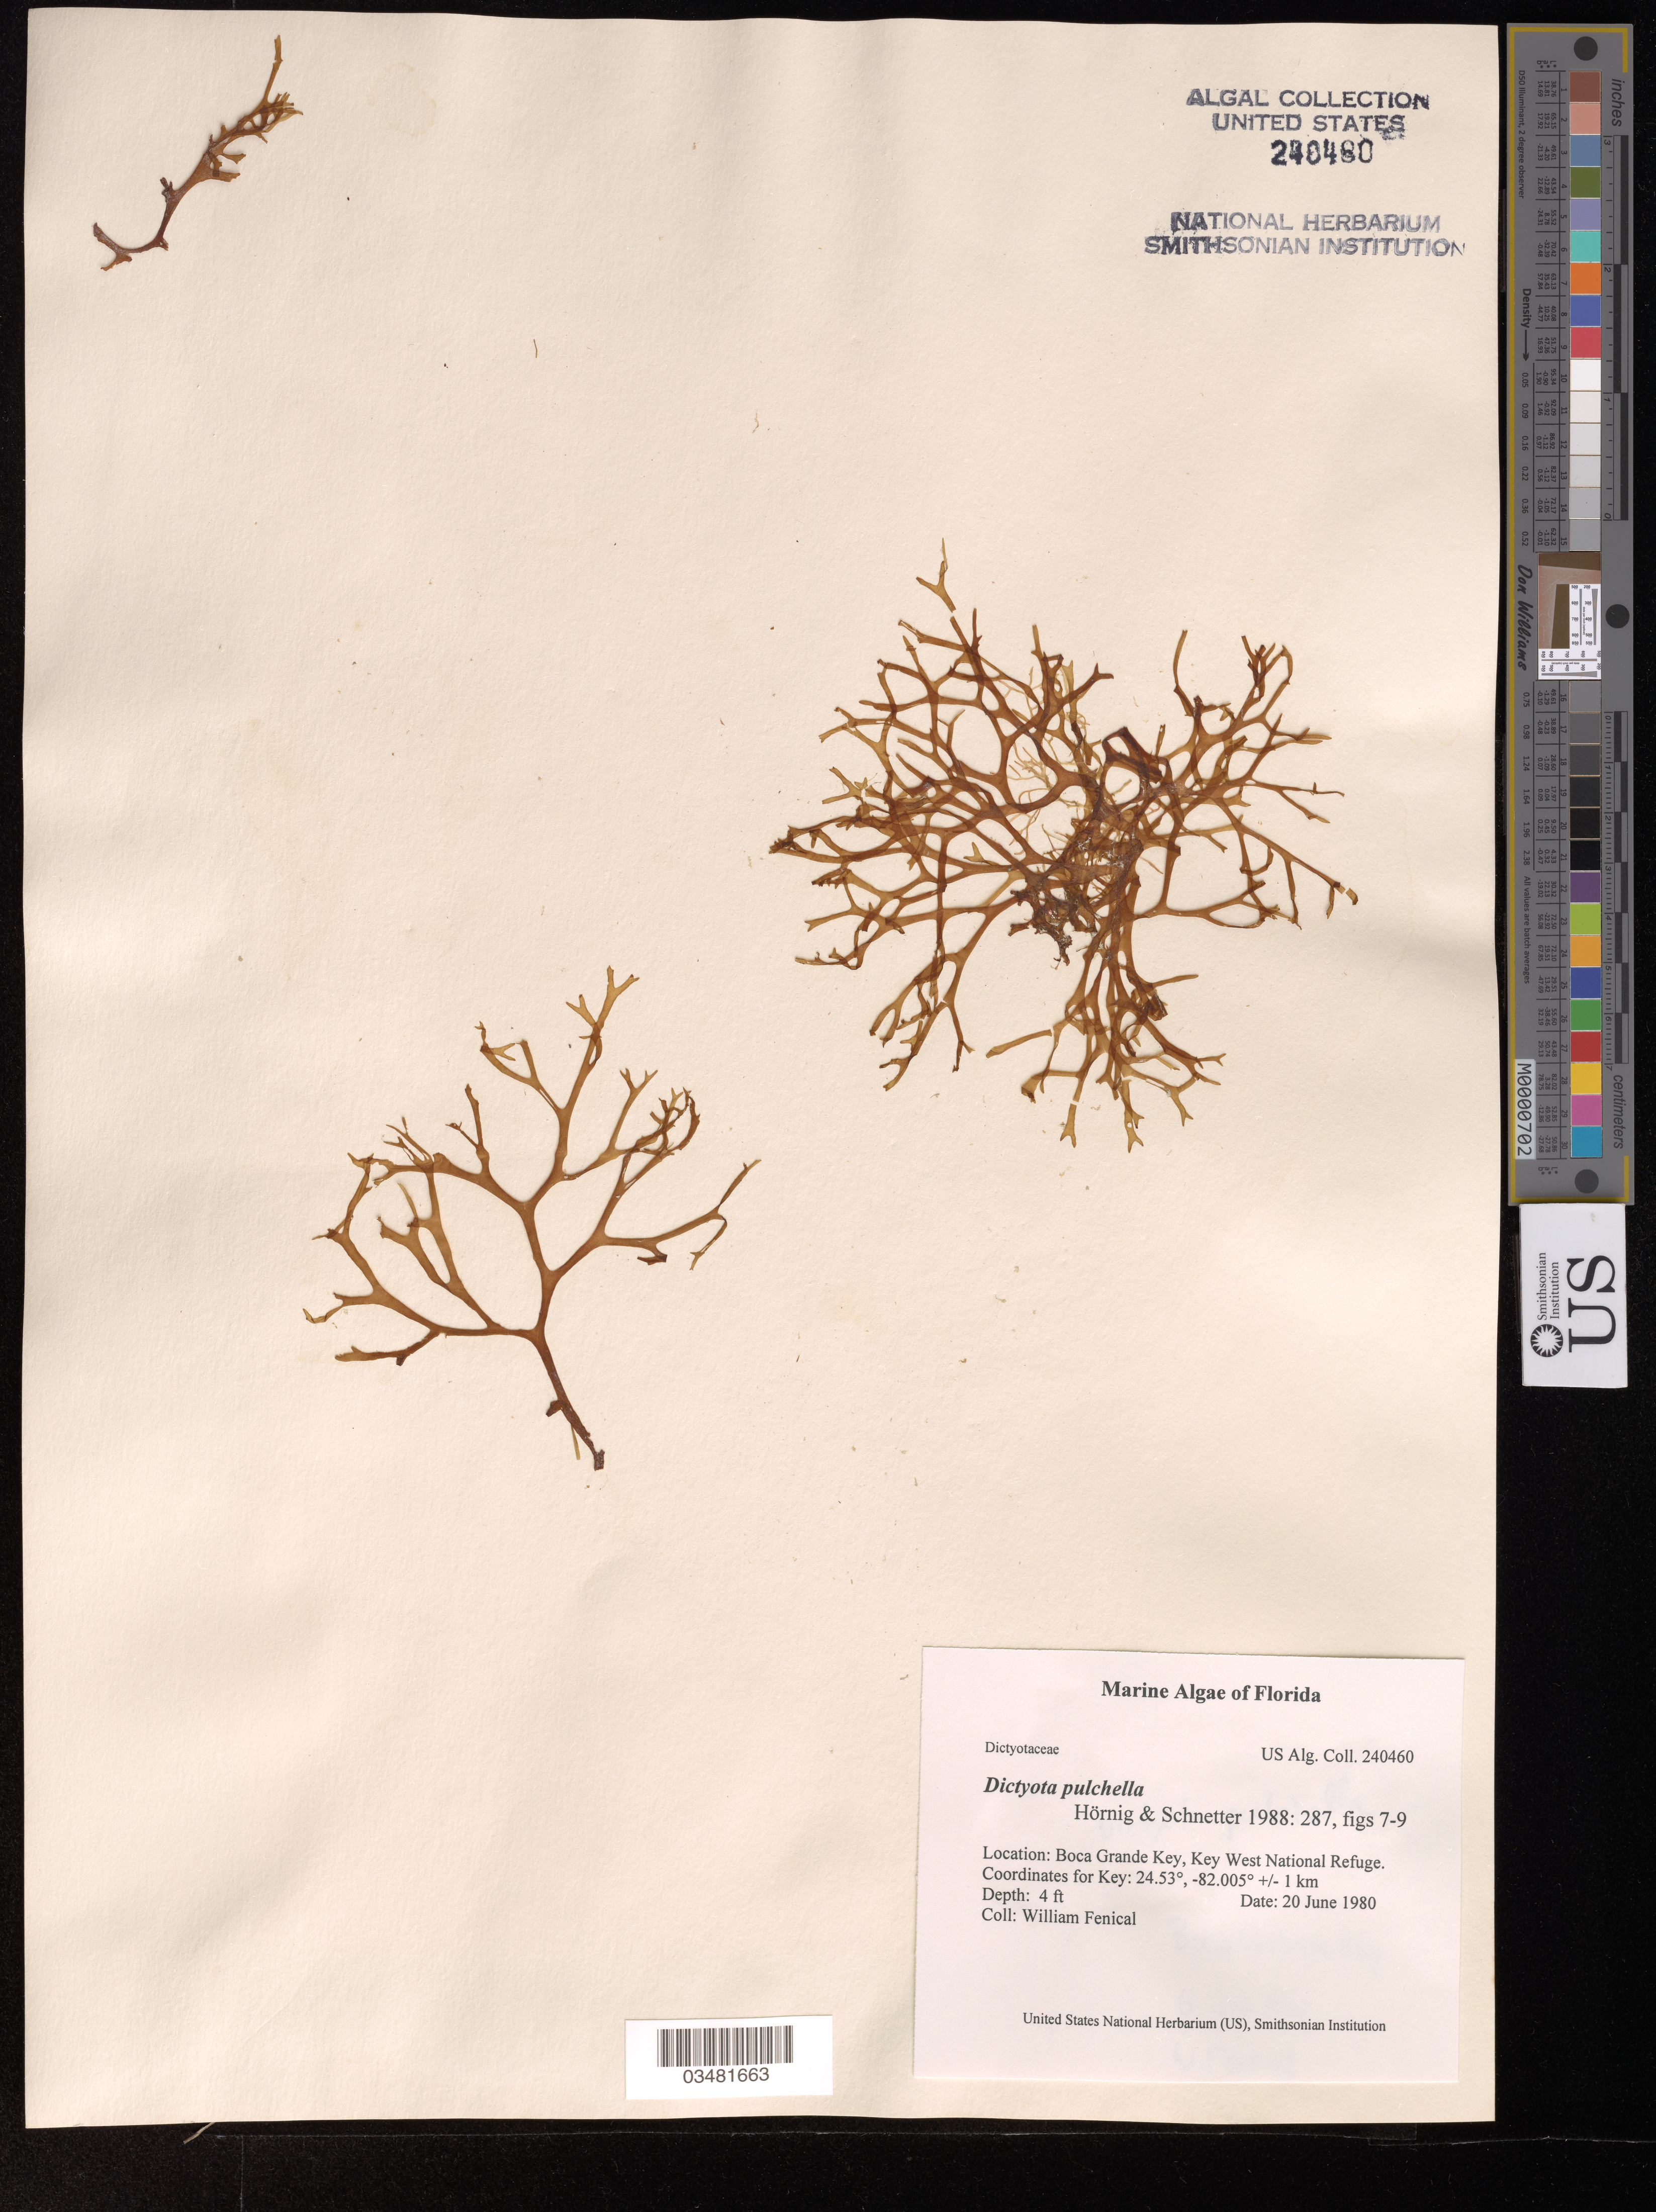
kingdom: Chromista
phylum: Ochrophyta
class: Phaeophyceae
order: Dictyotales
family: Dictyotaceae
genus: Dictyota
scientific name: Dictyota pulchella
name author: I.Hörnig & Schnetter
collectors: W. Fenical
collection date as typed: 20 Jun 1980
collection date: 1980-06-20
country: United States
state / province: Florida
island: Florida Keys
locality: Boca Grande Key, Key West National Refuge.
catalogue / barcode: US 240480